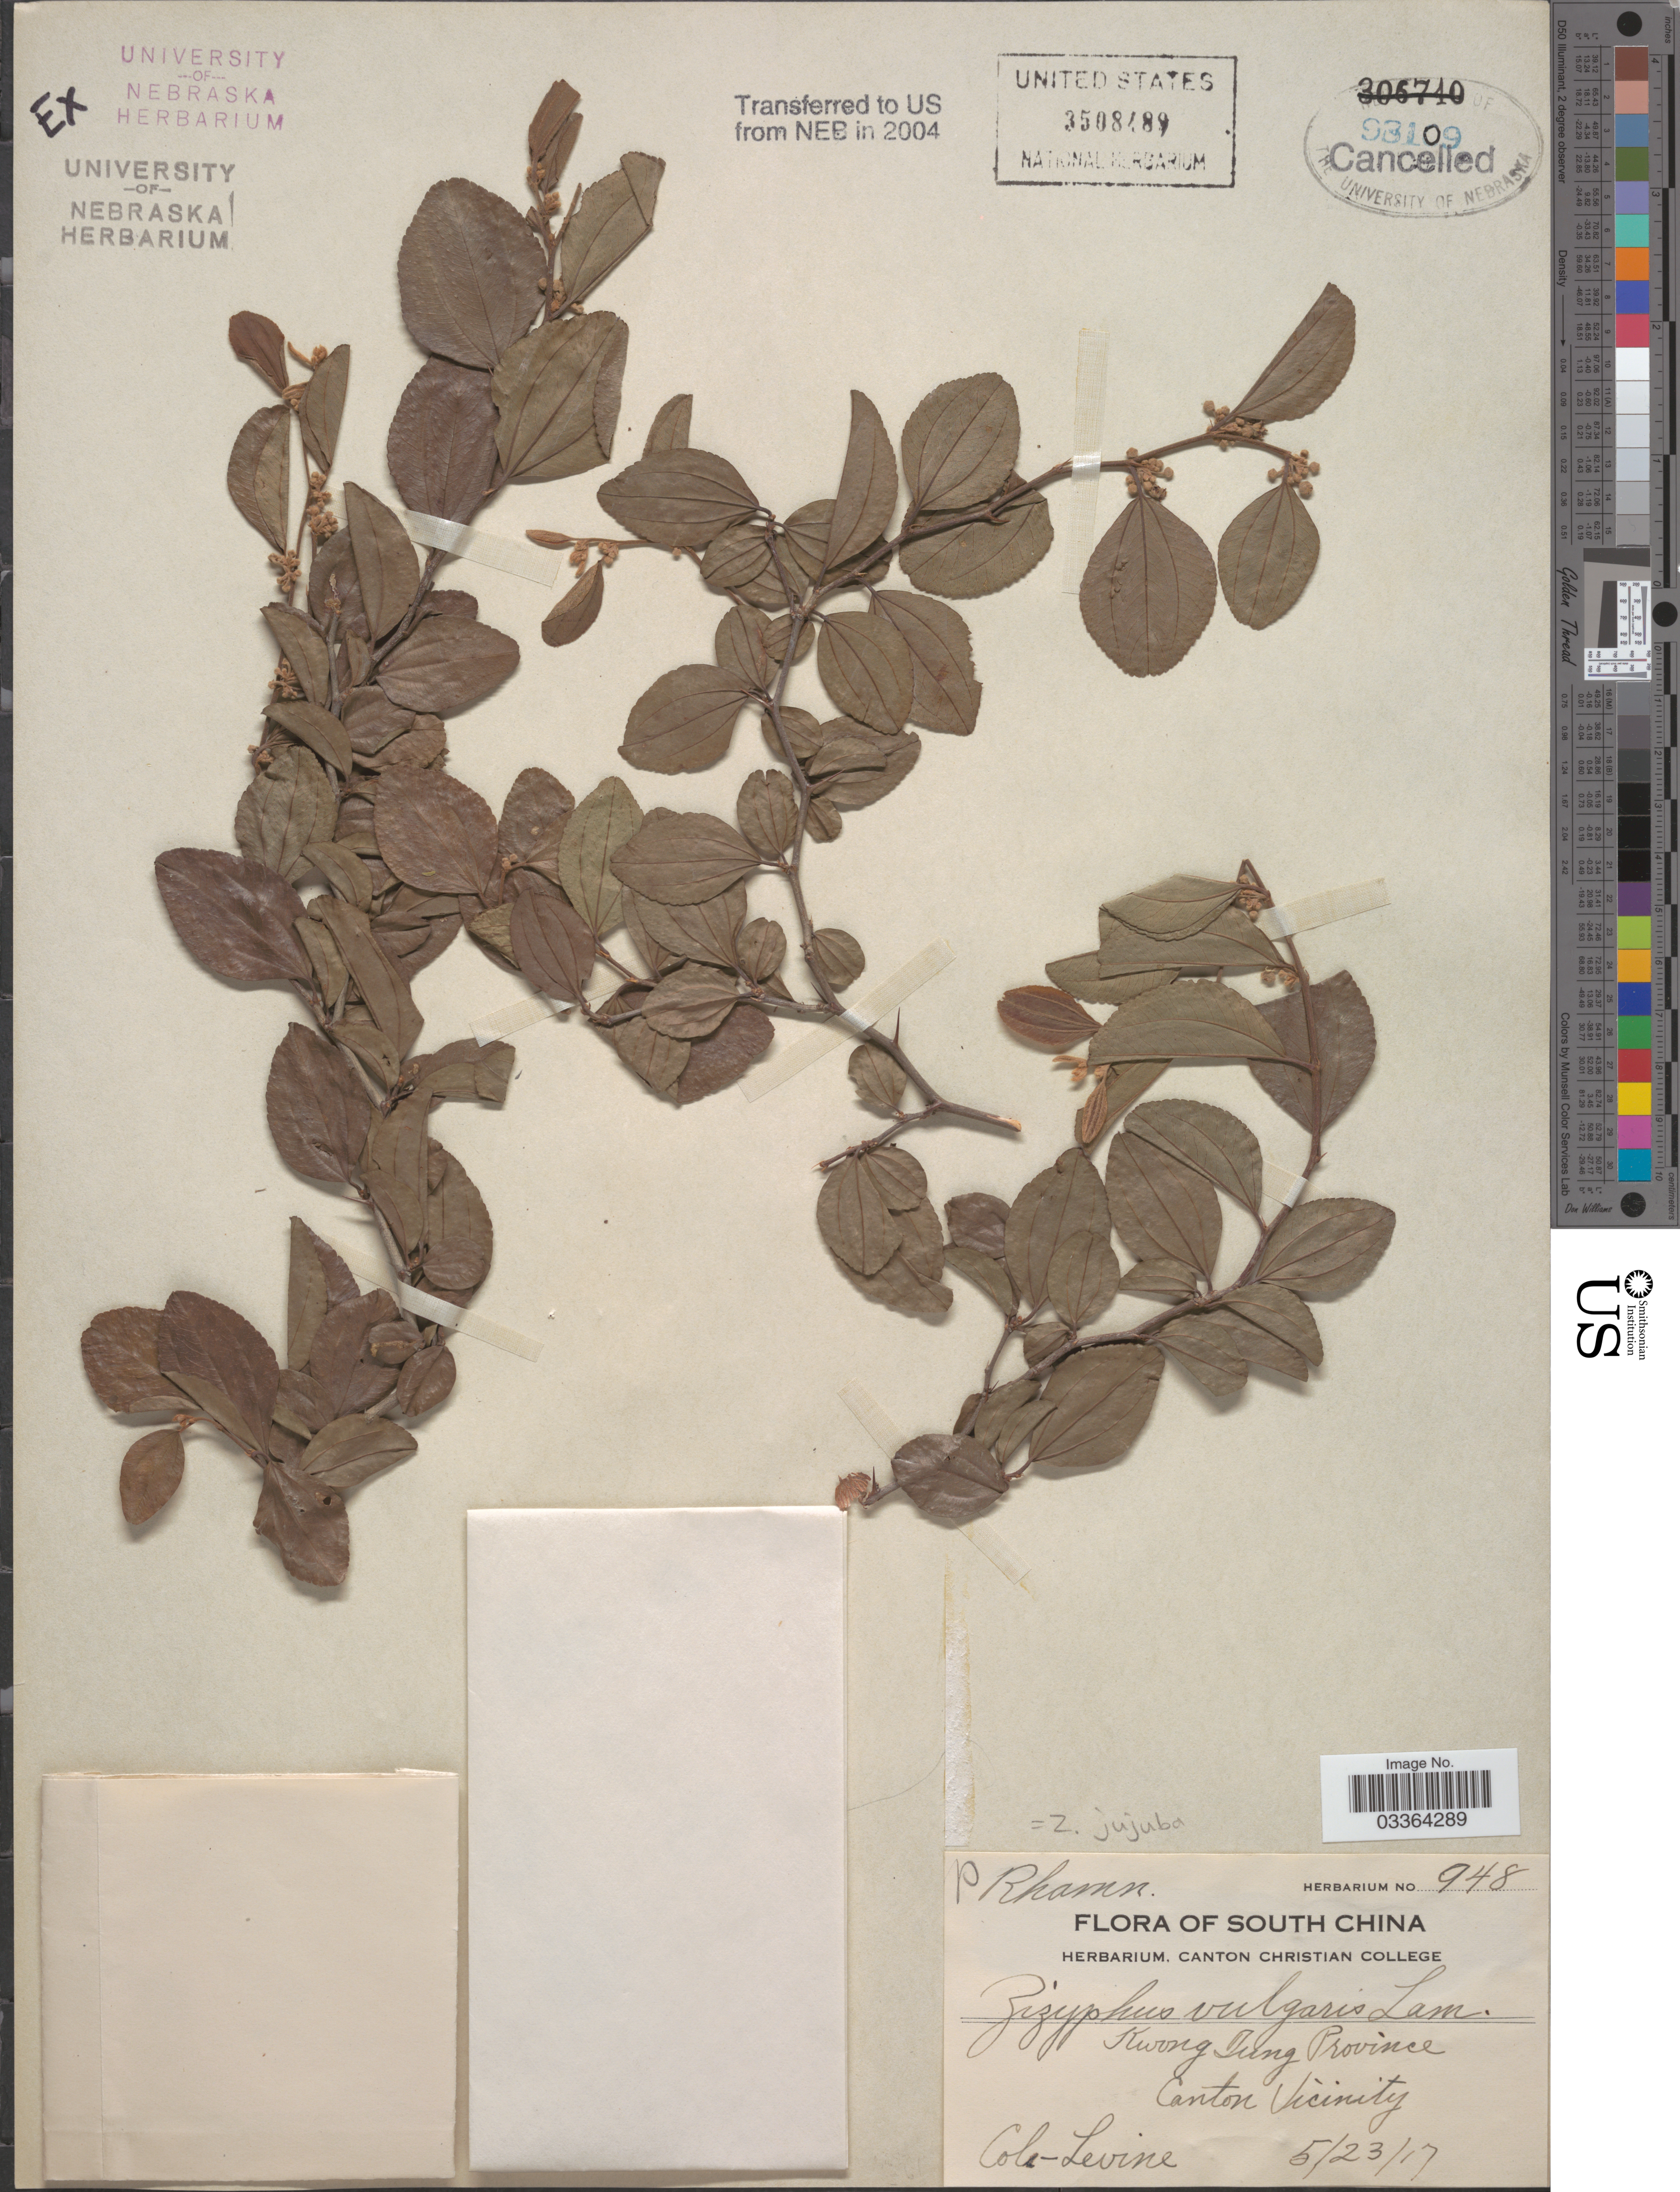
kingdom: Plantae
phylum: Tracheophyta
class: Magnoliopsida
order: Rosales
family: Rhamnaceae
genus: Ziziphus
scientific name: Ziziphus jujuba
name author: Mill.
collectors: -. Levine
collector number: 948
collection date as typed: Transcribed d/m/y: 23/5/17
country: China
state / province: Guangdong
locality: South China, Kwong Tung Province, Canton Vicinity.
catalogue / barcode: US 3508489